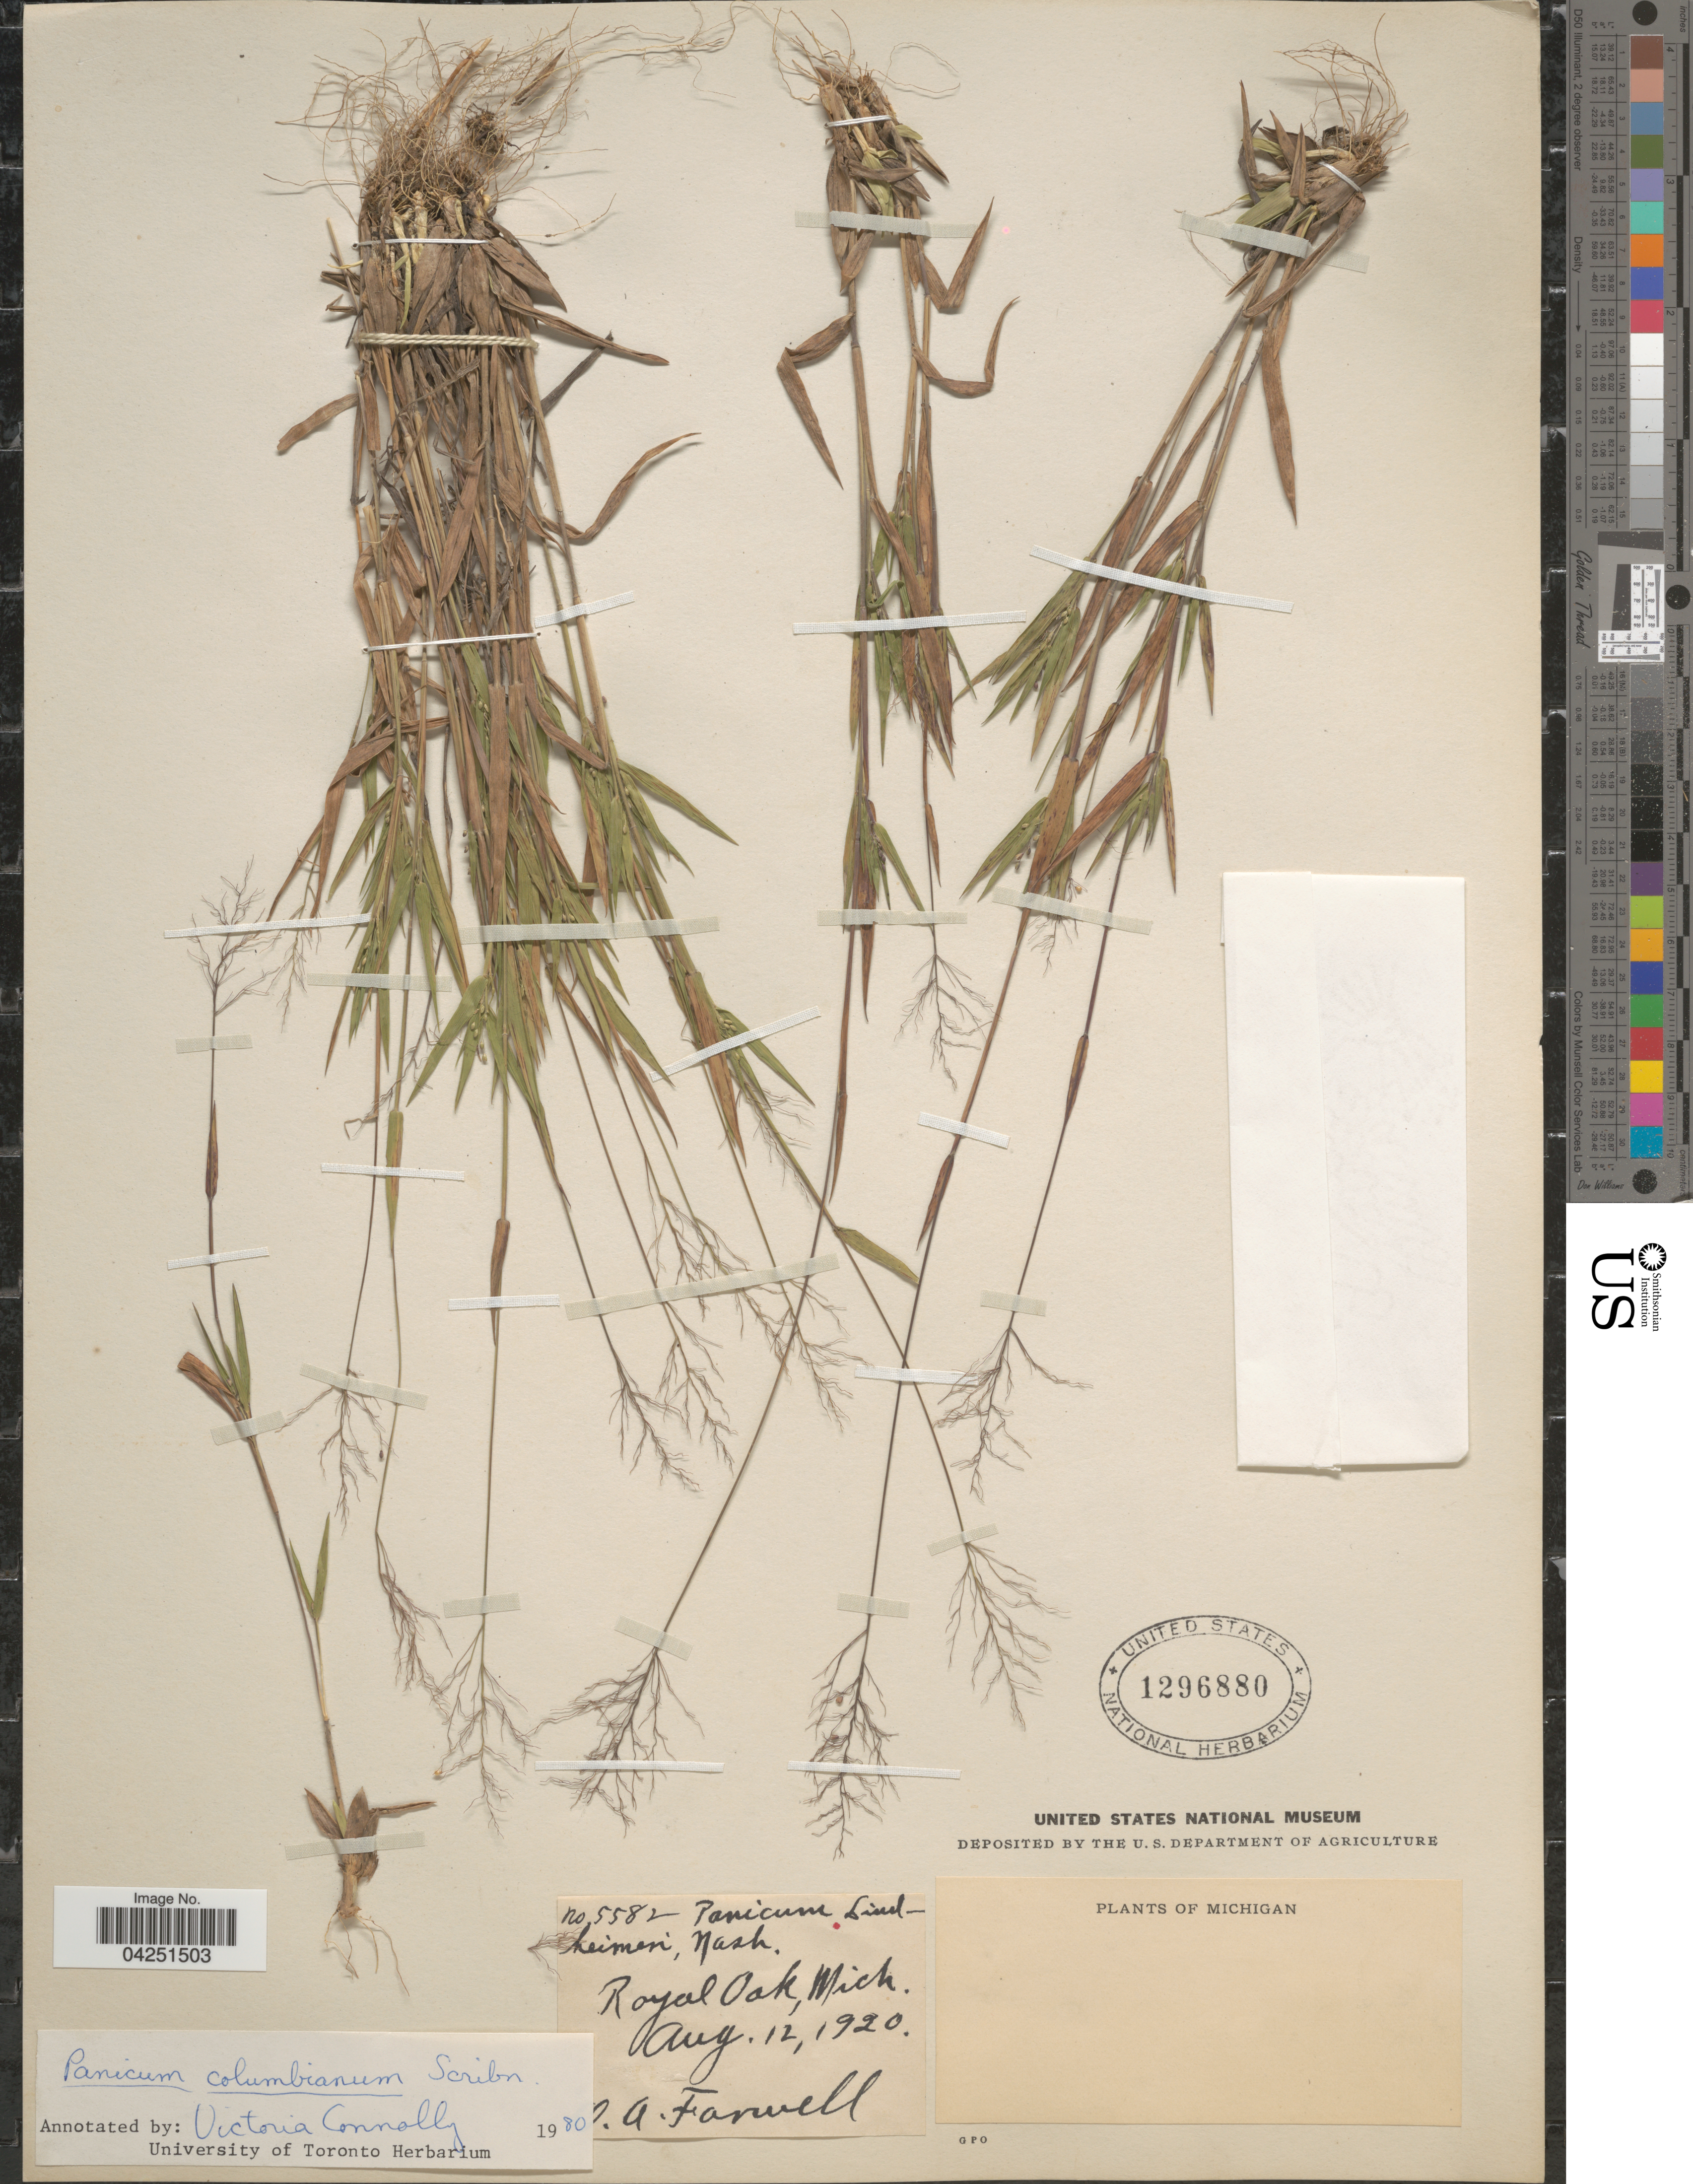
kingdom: Plantae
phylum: Tracheophyta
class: Liliopsida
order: Poales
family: Poaceae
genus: Dichanthelium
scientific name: Dichanthelium acuminatum var. acuminatum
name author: (Sw.) Gould & C.A. Clark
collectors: O. Farwell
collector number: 5582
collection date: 1920-08-12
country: United States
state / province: Michigan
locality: Royal Oak.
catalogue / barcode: US 1296880